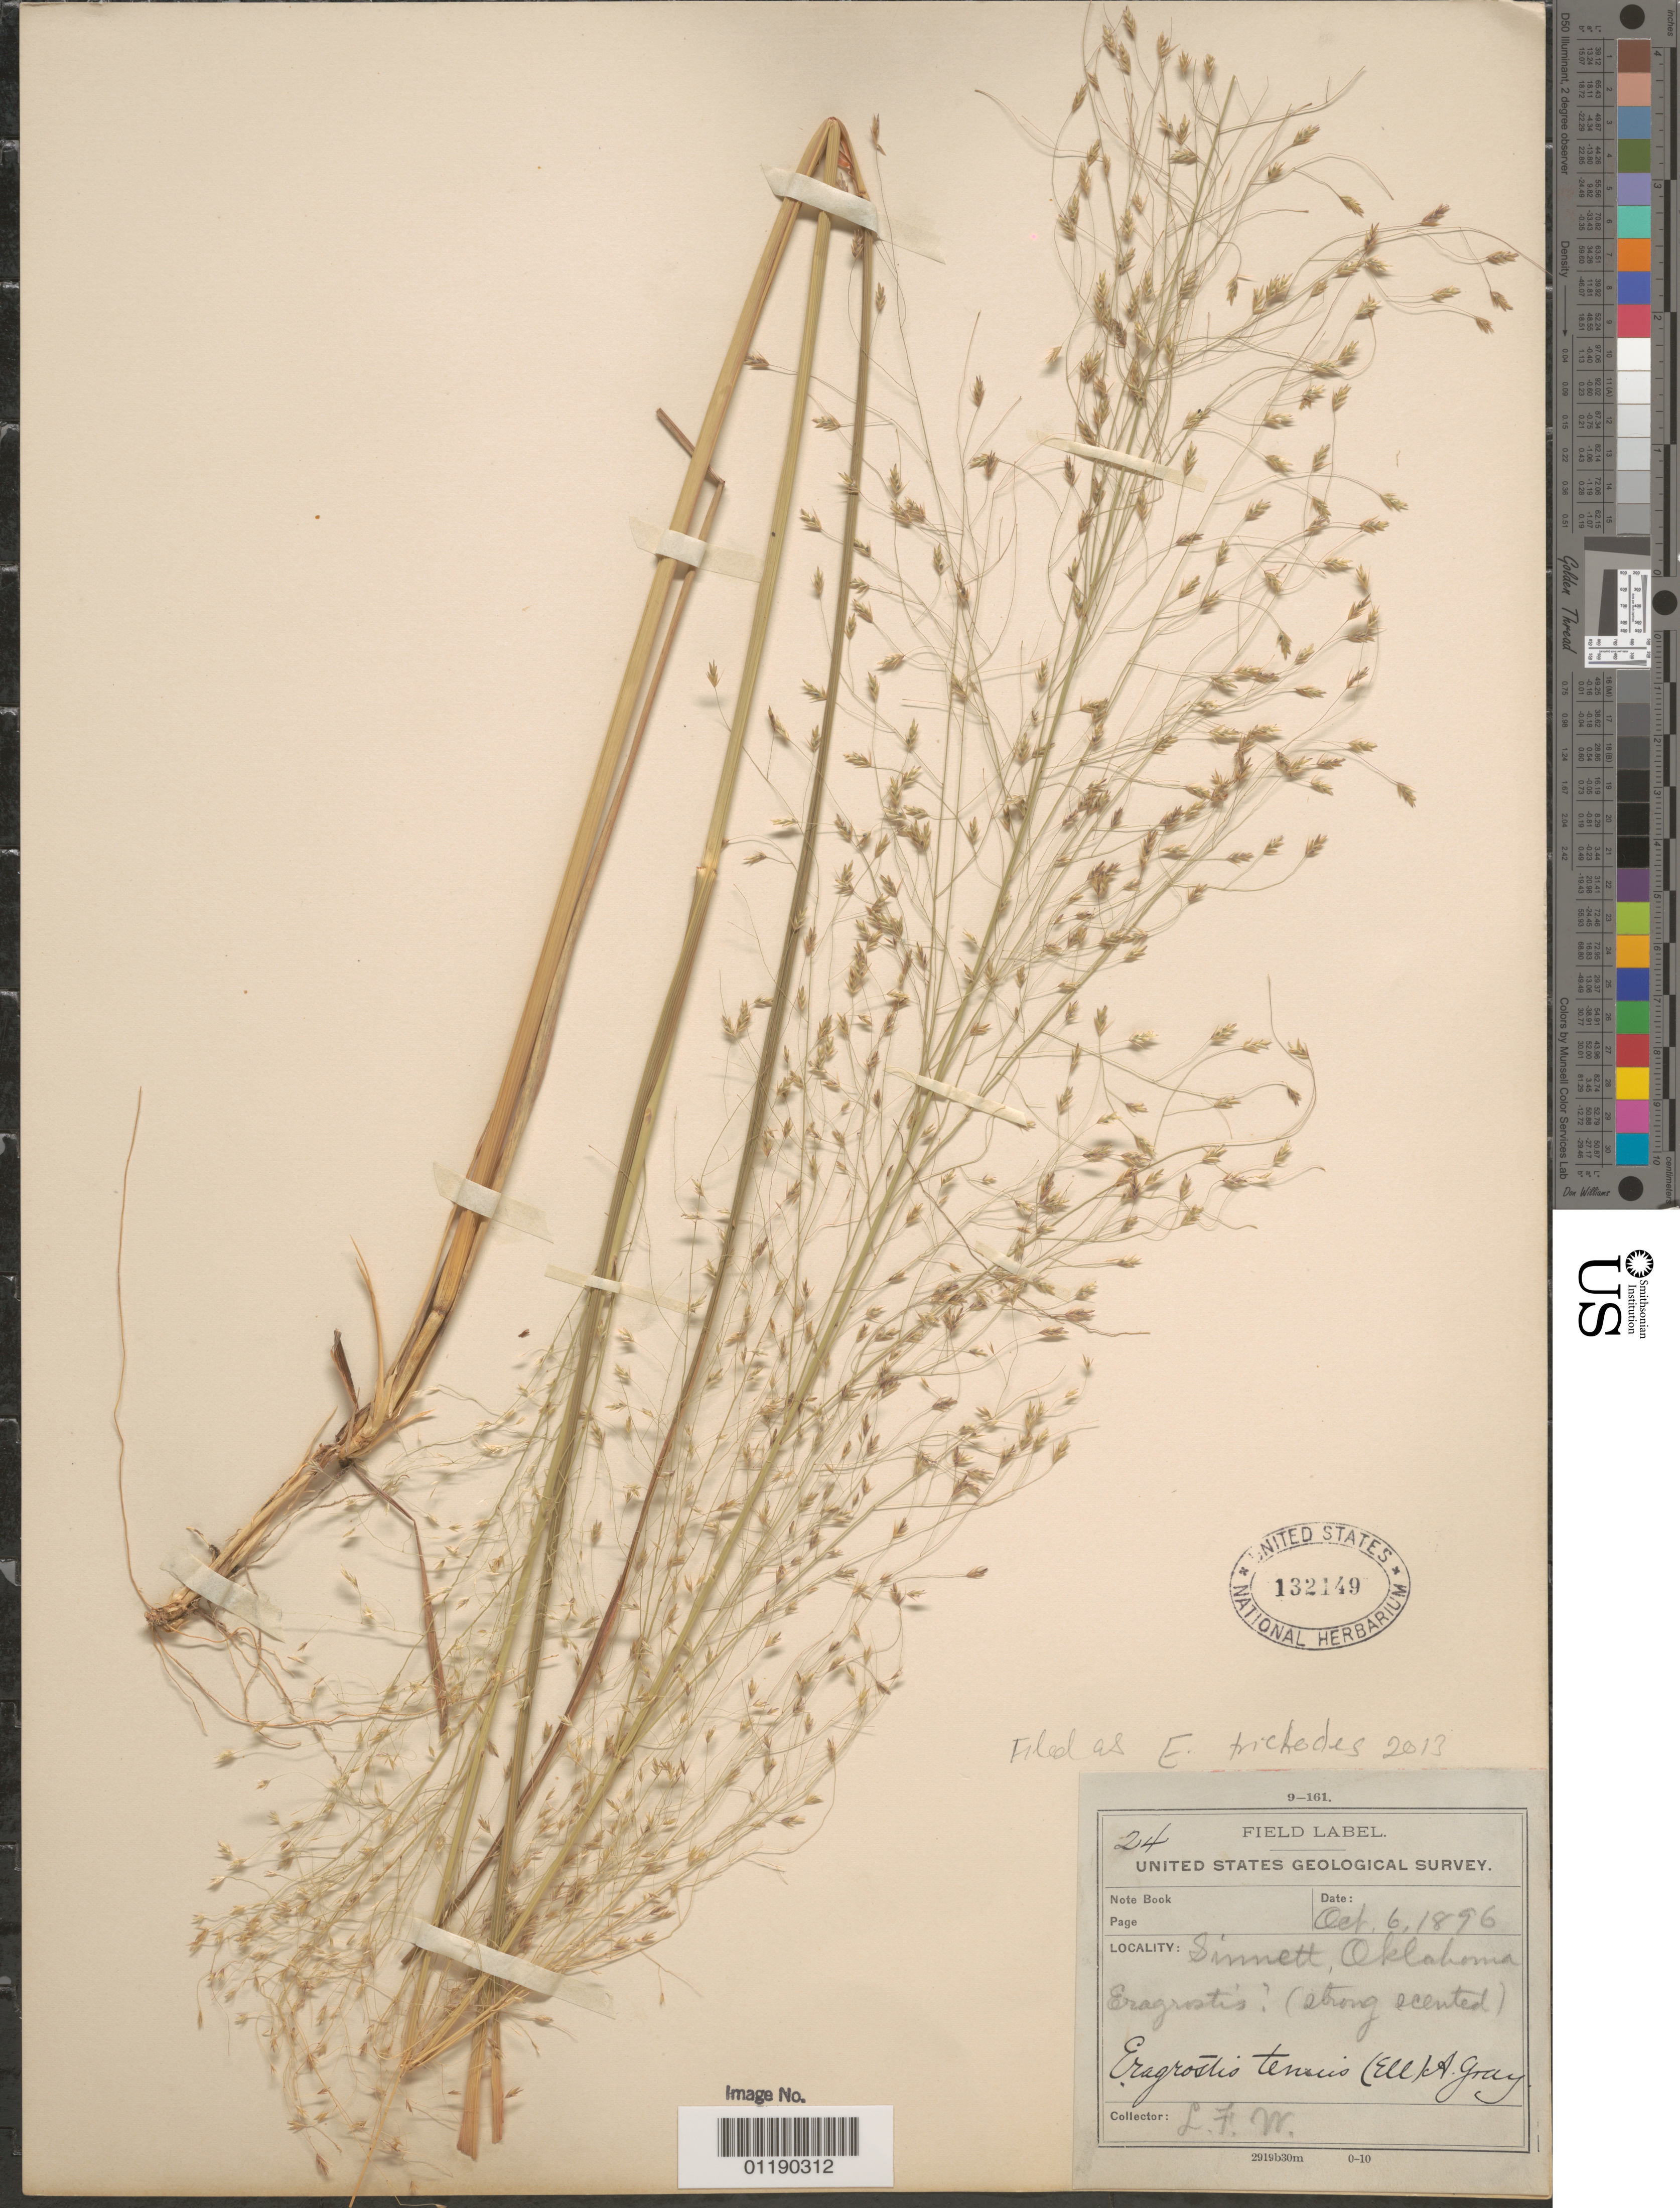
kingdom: Plantae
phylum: Tracheophyta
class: Liliopsida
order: Poales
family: Poaceae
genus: Eragrostis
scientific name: Eragrostis trichodes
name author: (Nutt.) Alph. Wood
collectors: L. F. Ward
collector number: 24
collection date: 1896-10-06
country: United States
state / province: Oklahoma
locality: Sinnett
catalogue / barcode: US 132149